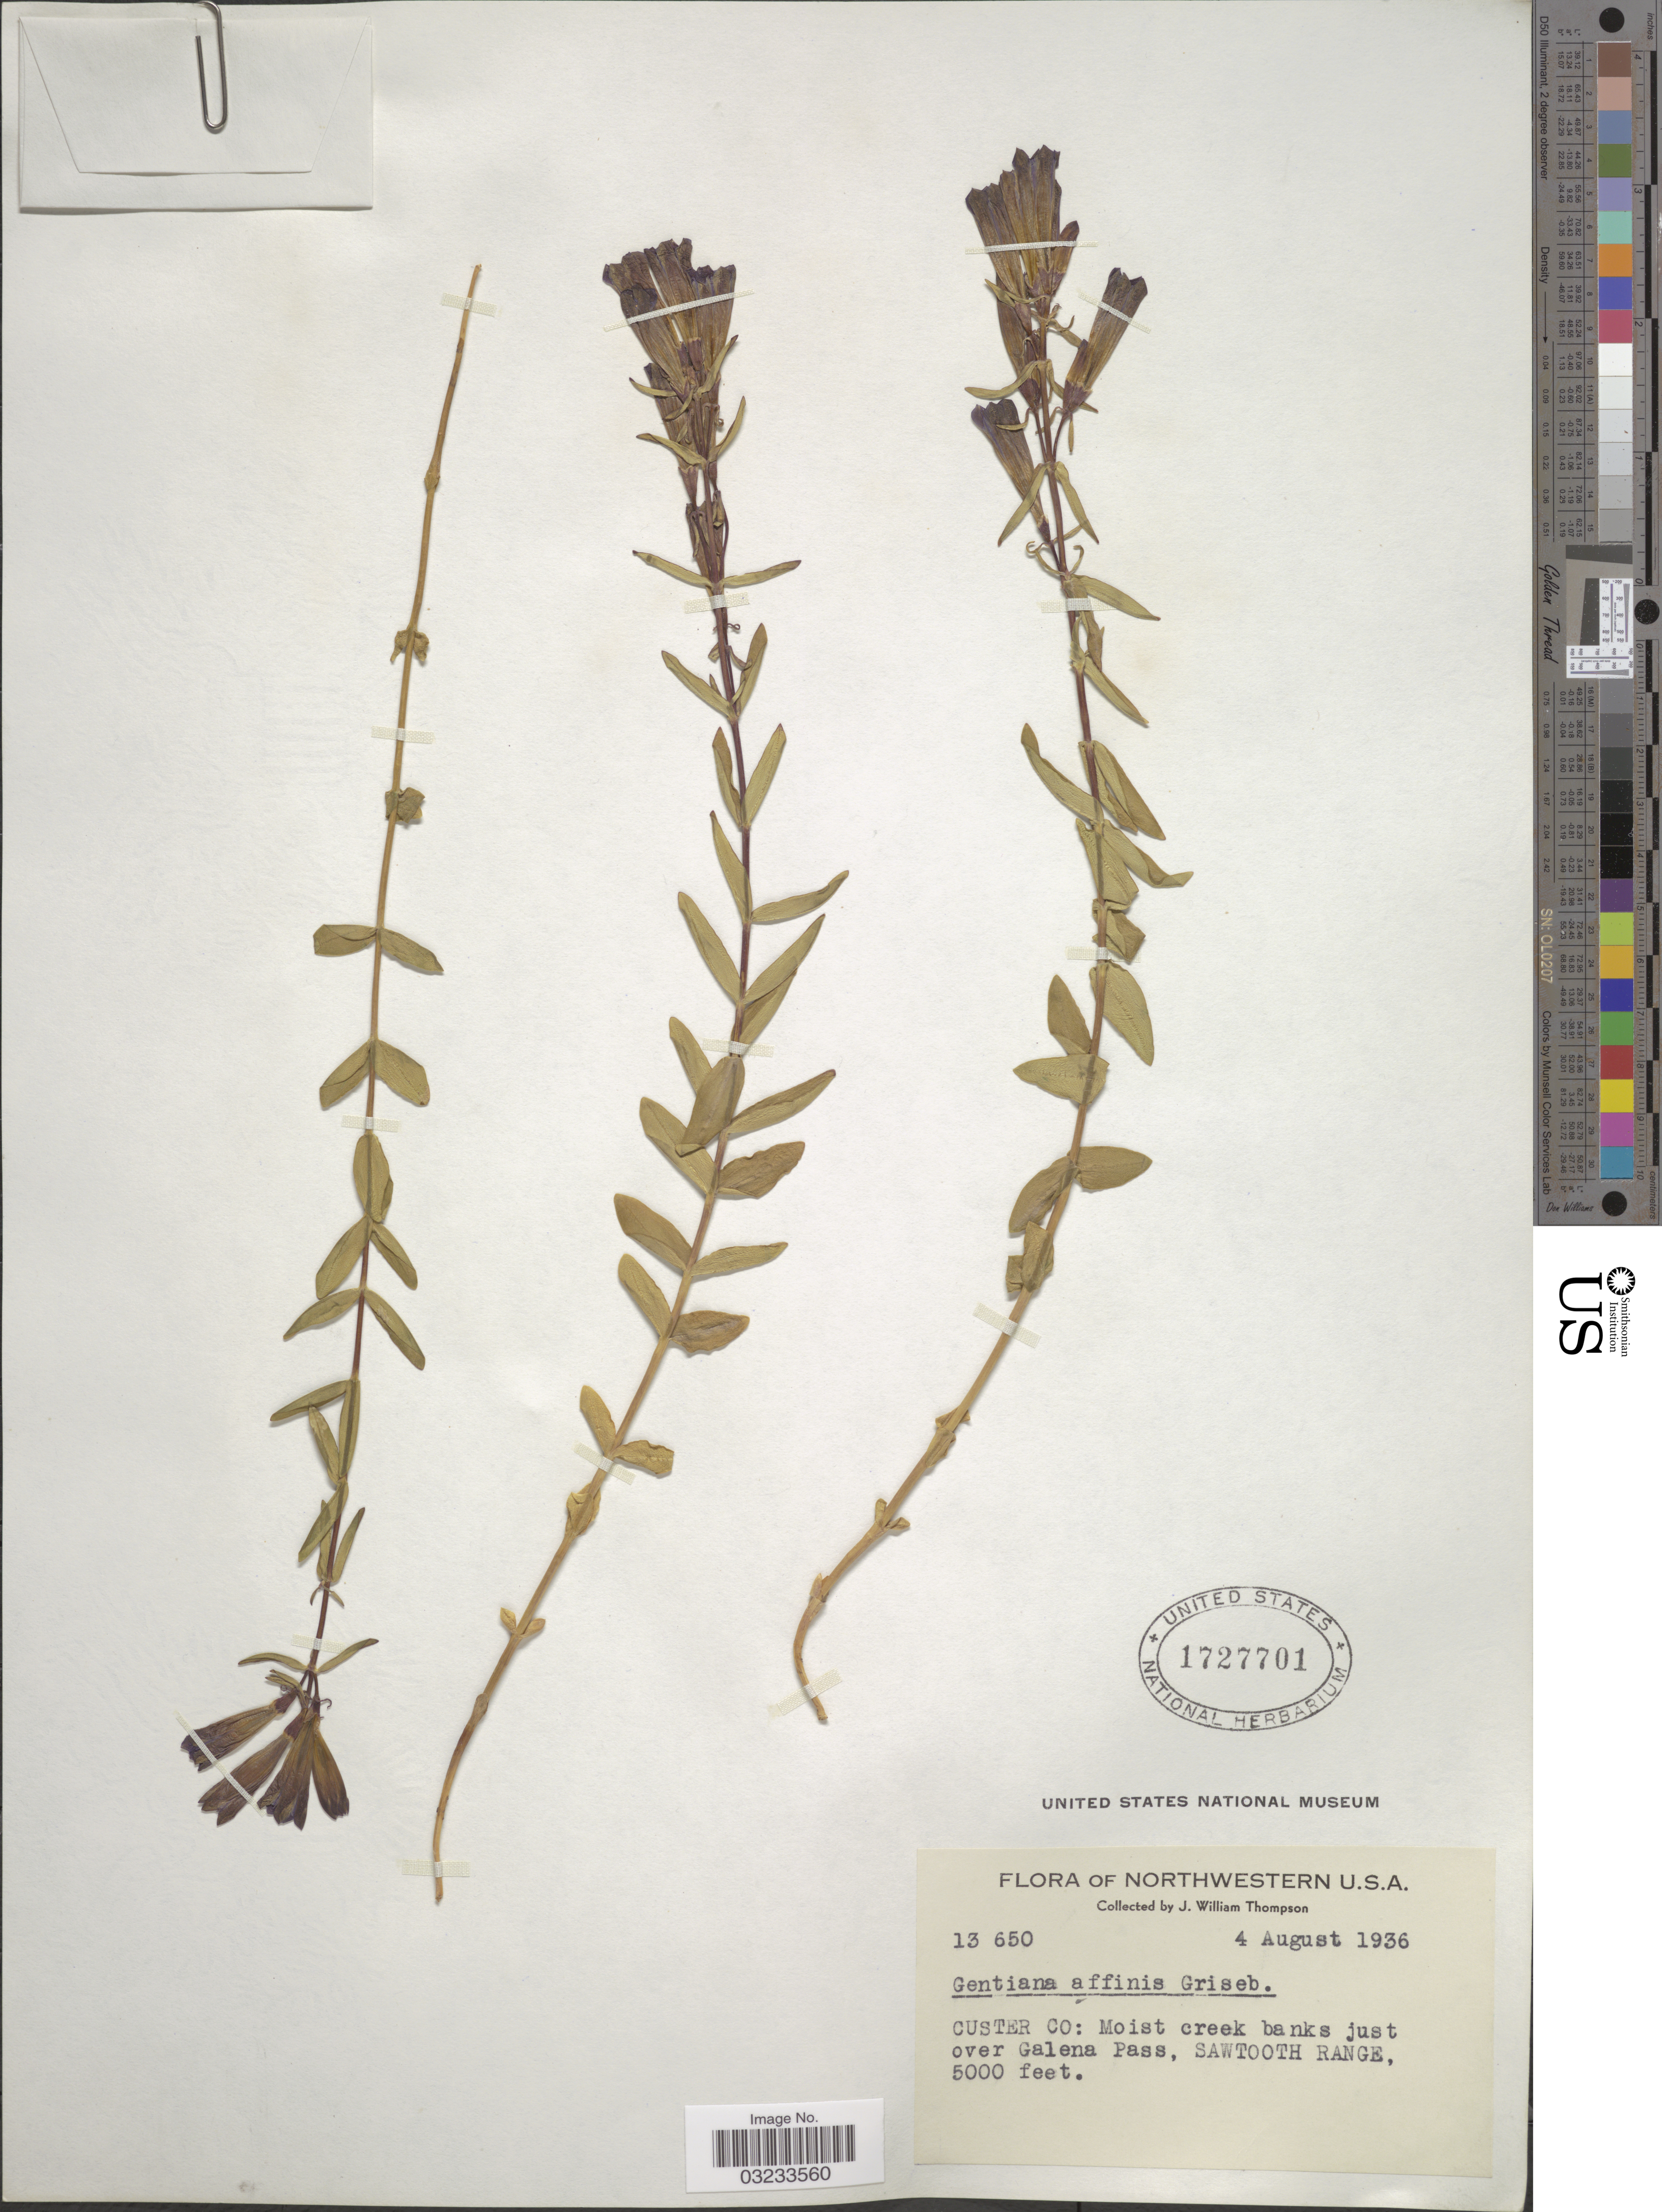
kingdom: Plantae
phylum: Tracheophyta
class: Magnoliopsida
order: Gentianales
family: Gentianaceae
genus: Gentiana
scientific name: Gentiana affinis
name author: Griseb.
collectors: J. W. Thompson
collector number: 13650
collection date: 1936-08-04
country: United States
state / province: Idaho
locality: Northwestern U.S.A. Custer Co: Moist creek banks just over Galena Pass, Sawtooth Range.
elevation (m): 1524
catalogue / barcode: US 1727701